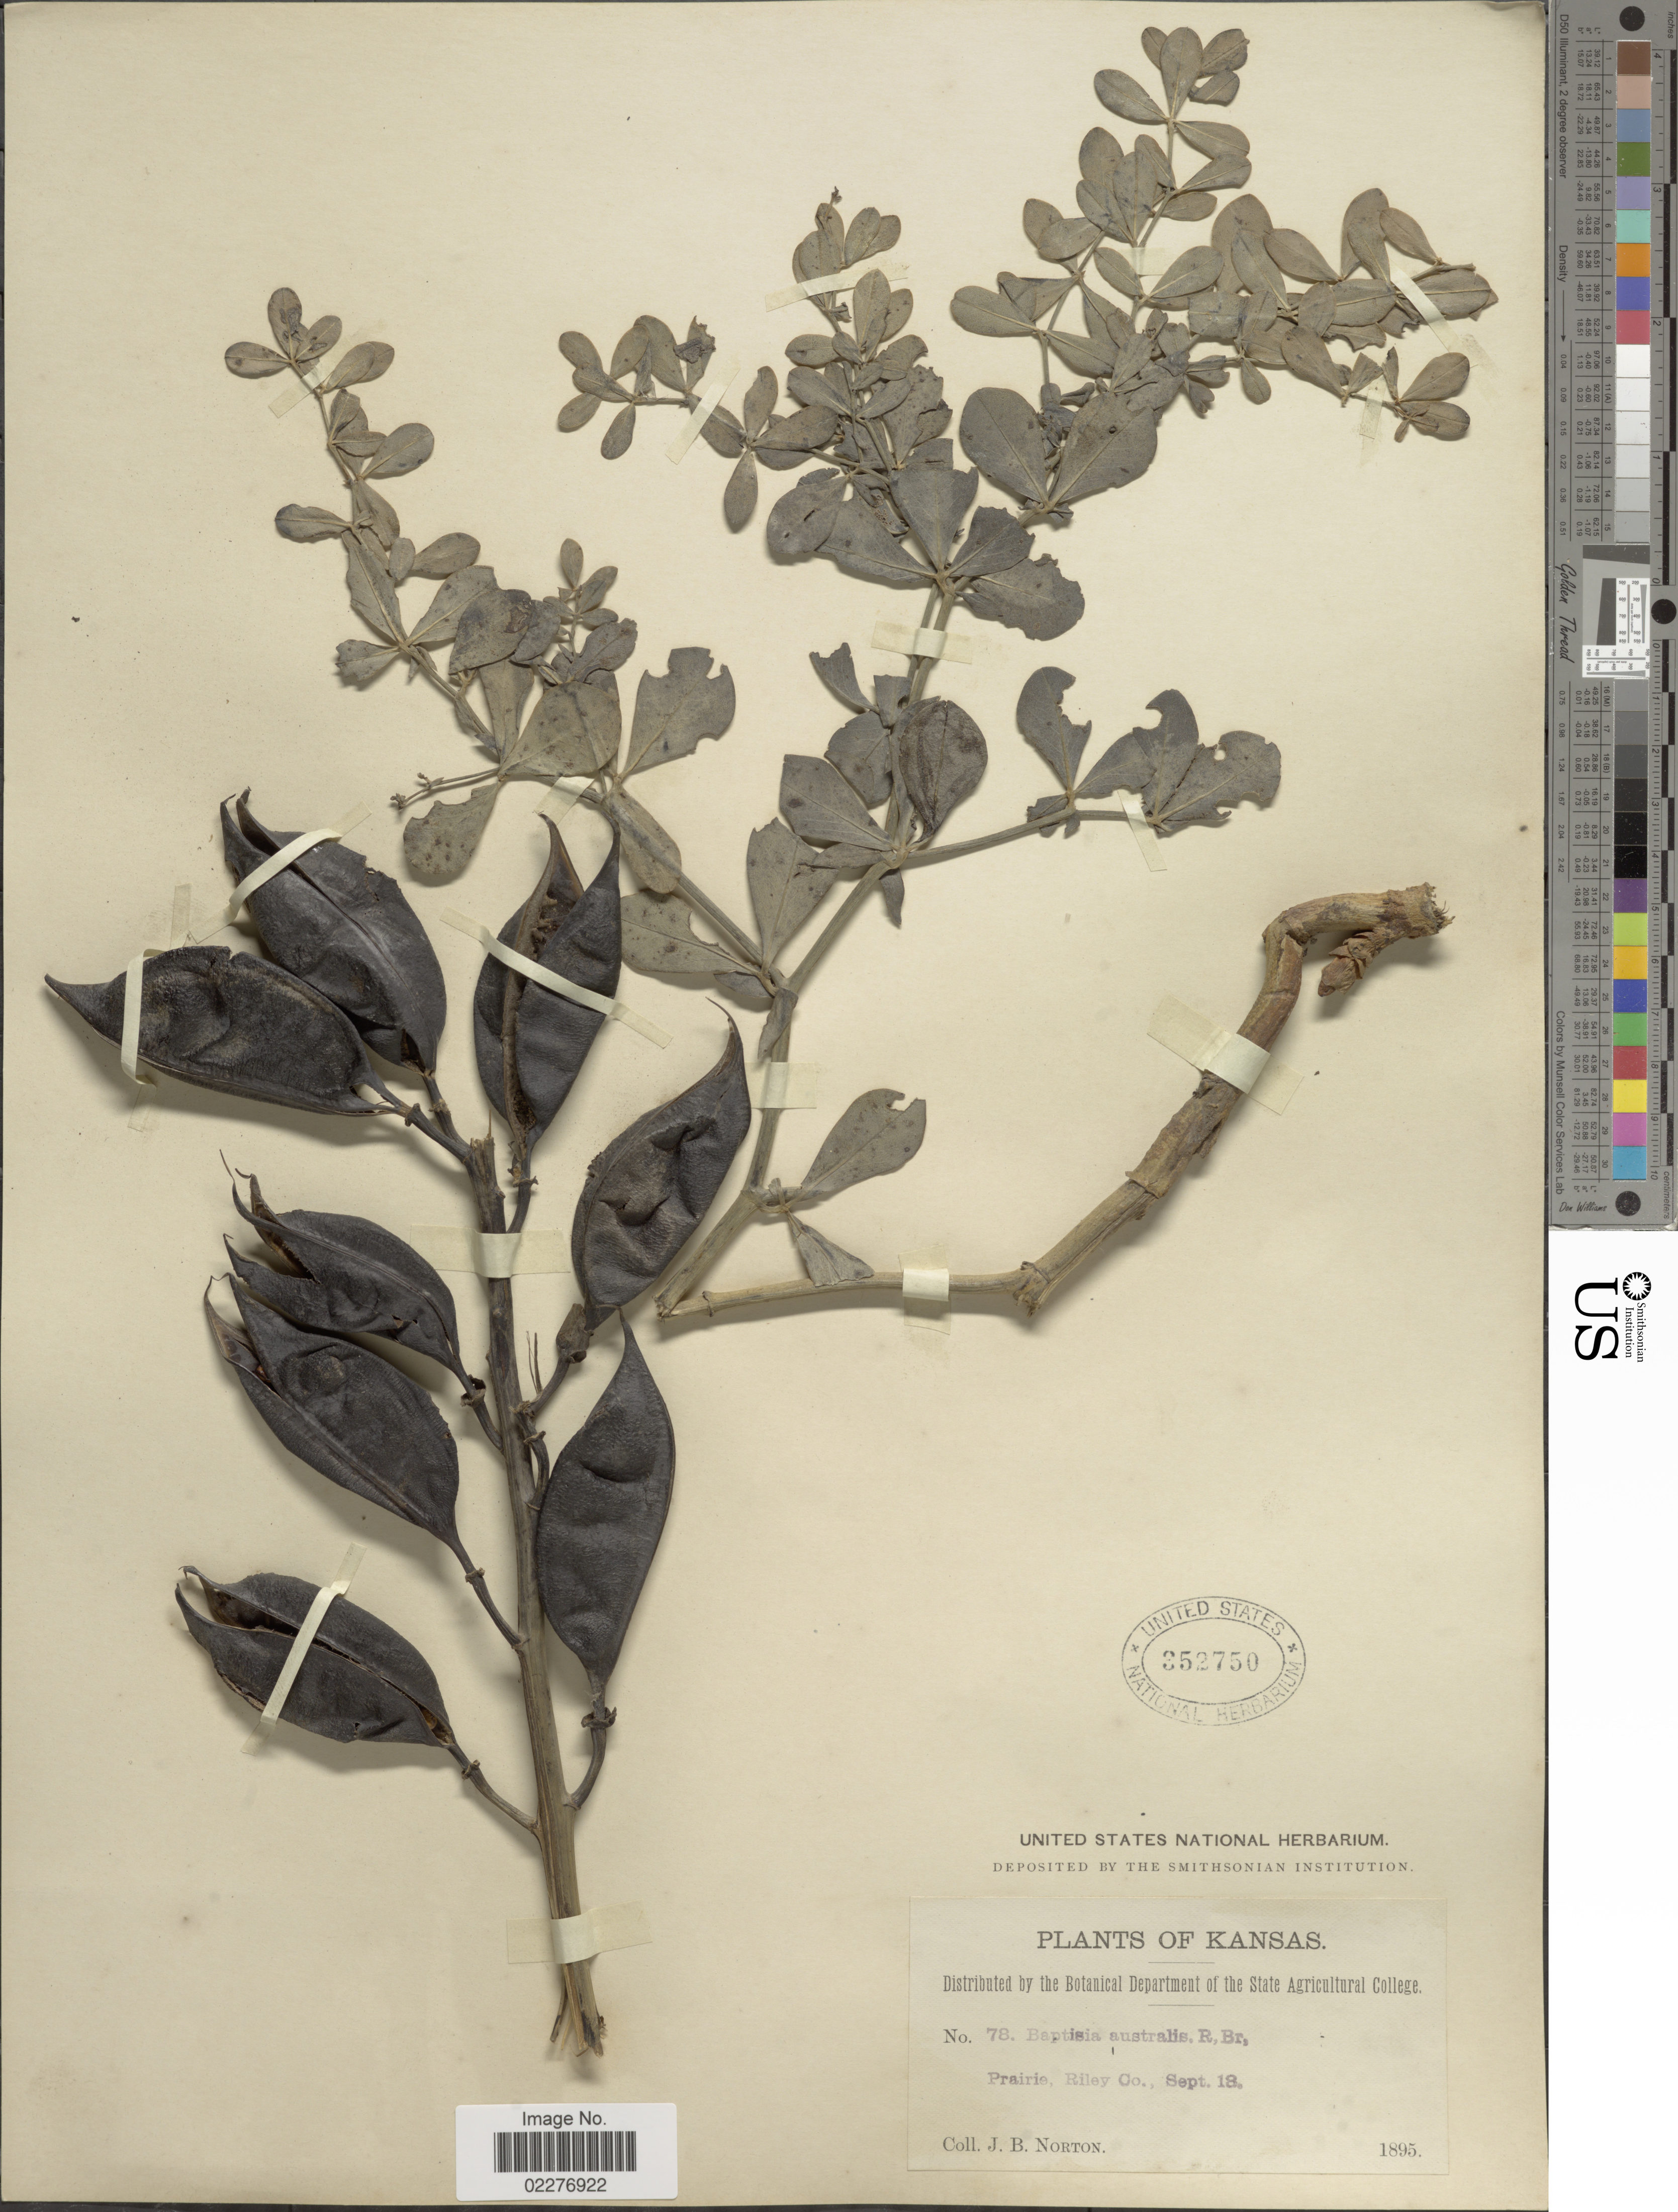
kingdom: Plantae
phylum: Tracheophyta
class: Magnoliopsida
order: Fabales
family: Fabaceae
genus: Baptisia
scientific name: Baptisia minor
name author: Lehm.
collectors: J. B. Norton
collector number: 78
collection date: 1895-09-18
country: United States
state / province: Kansas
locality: Prairie, Riley Co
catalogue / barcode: US 352750